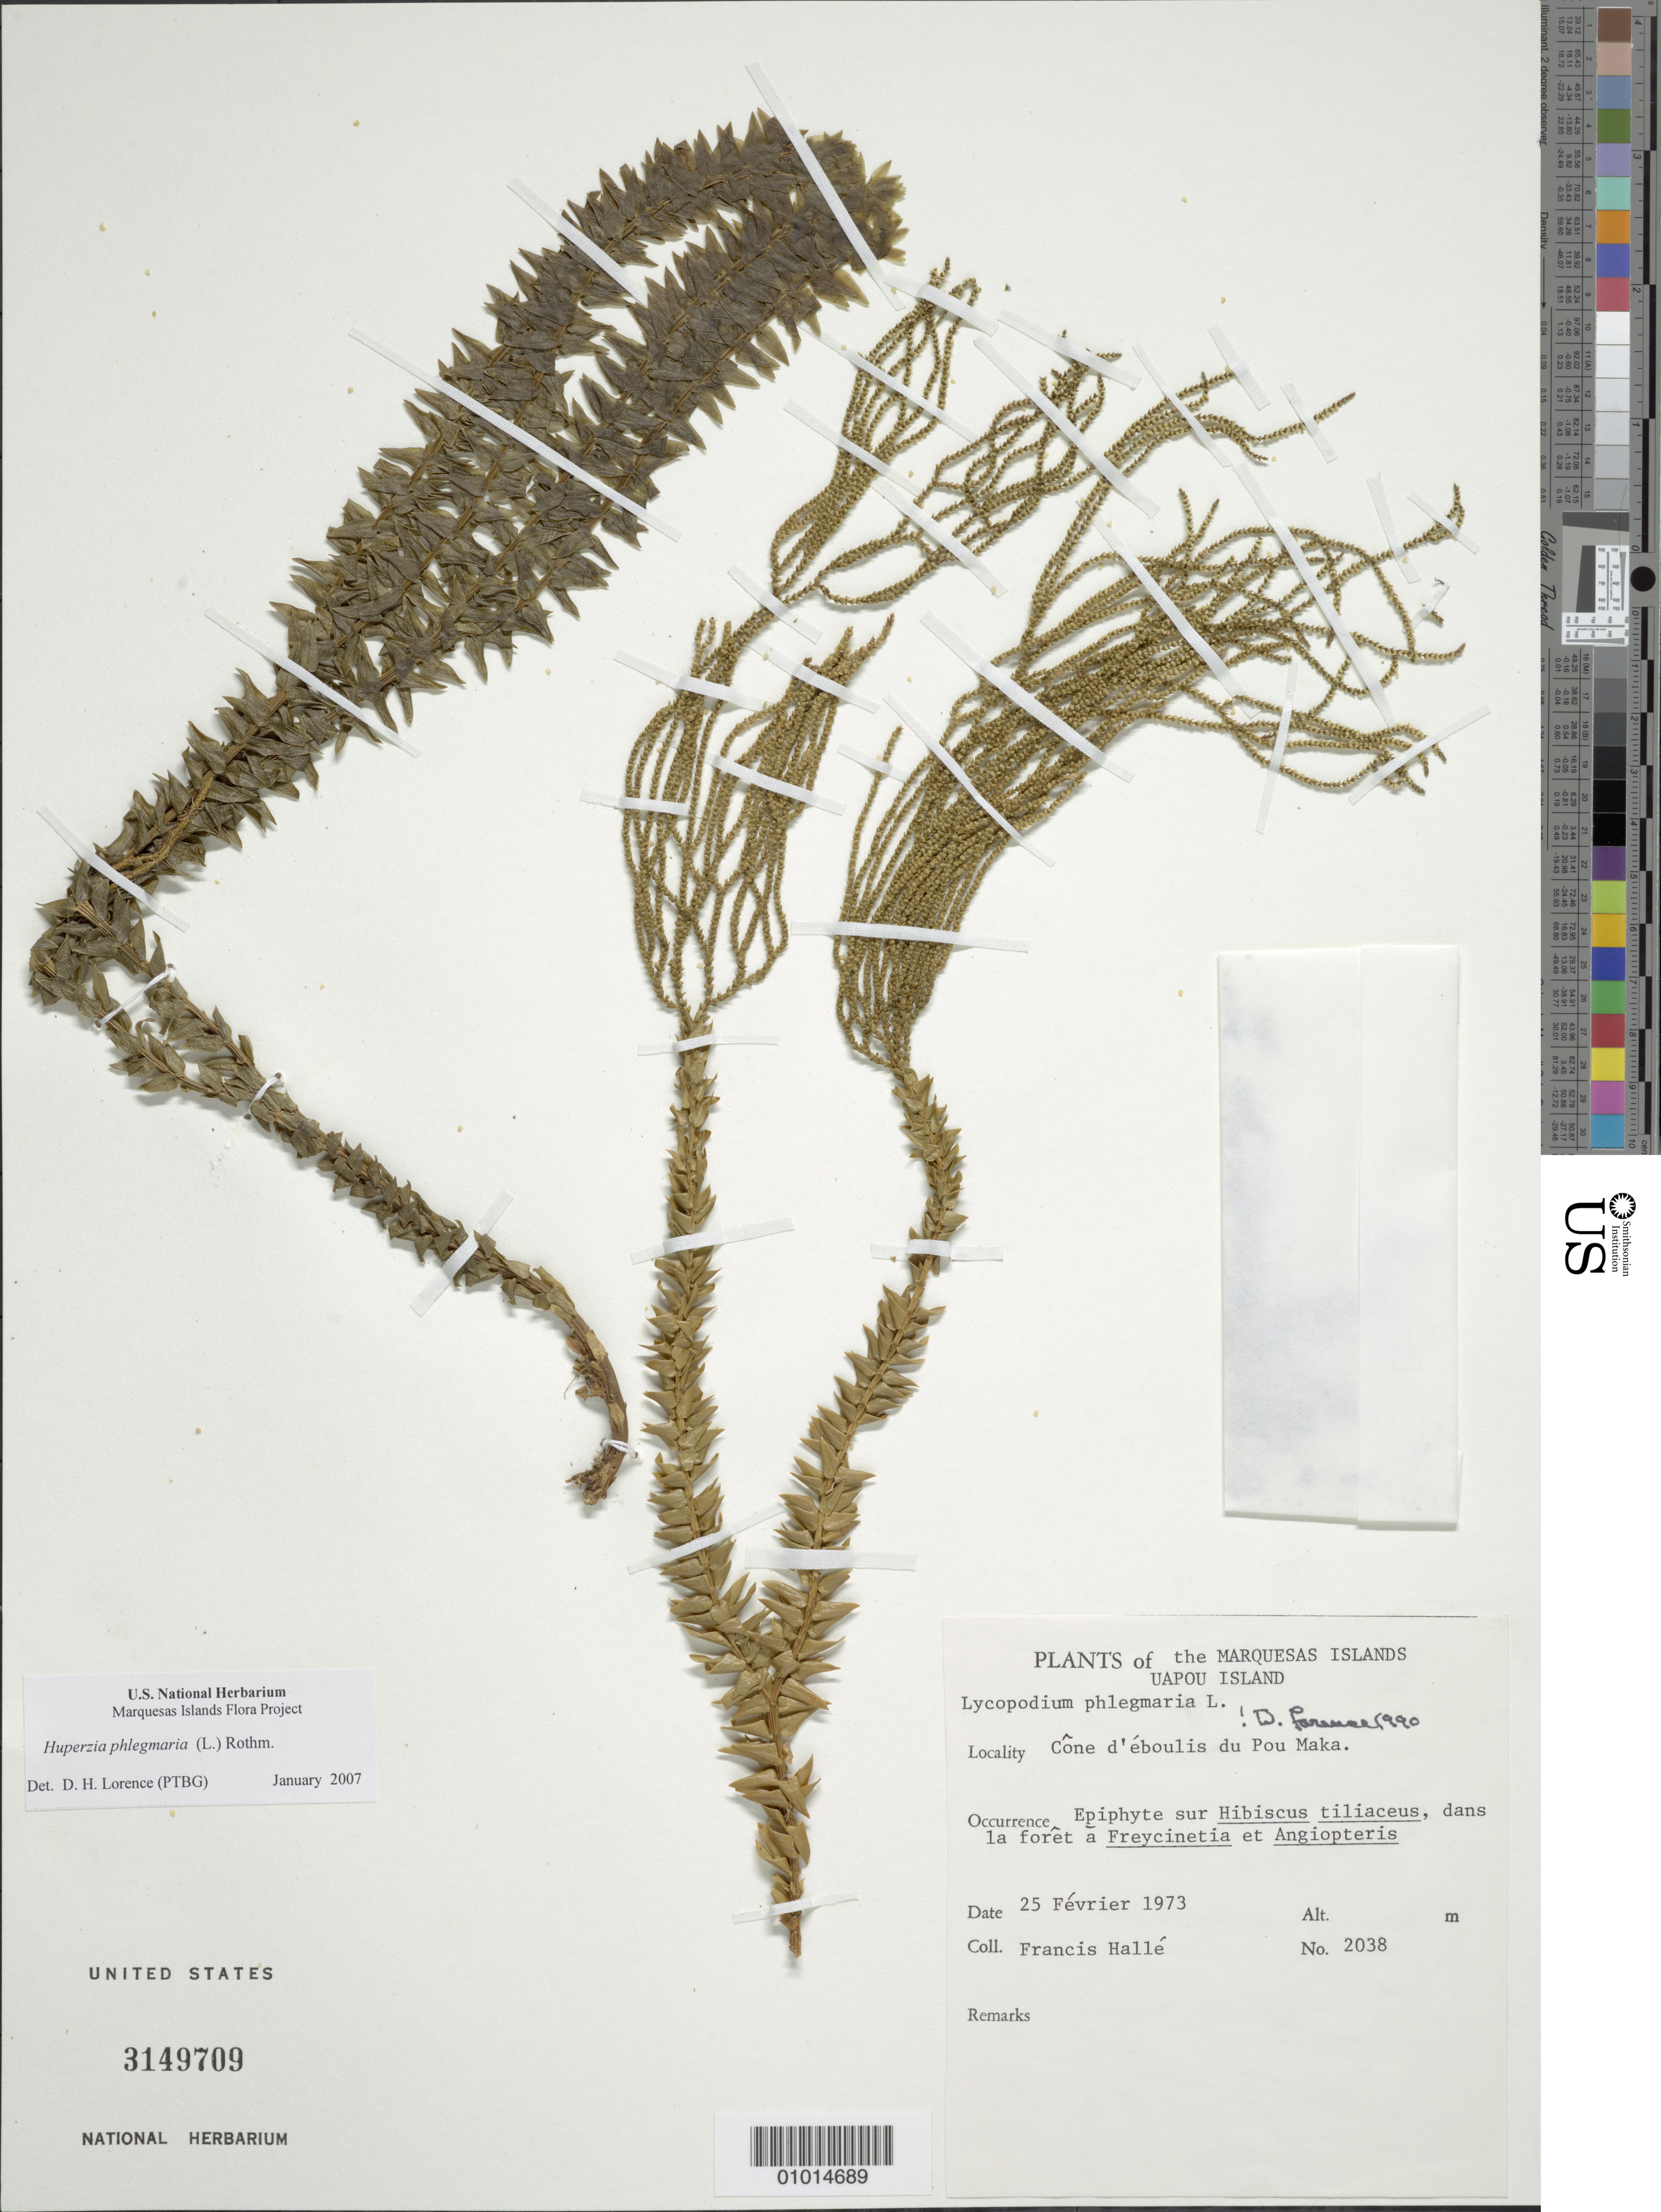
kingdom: Plantae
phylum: Tracheophyta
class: Lycopodiopsida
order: Lycopodiales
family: Lycopodiaceae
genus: Phlegmariurus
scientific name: Phlegmariurus australis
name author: (Willd.) A. R. Field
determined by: Wagner, W. L., (BOT), Smithsonian Institution - National Museum of Natural History (UNITED STATES)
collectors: F. Hallé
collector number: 2038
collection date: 1973-02-25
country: French Polynesia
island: Ua Pou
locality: Cône d'éboulis du Pou Maka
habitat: Epiphyte sur Hibiscus tiliaceus, dans la forêt a Freycinetia et Angiopteris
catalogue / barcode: US 3149709